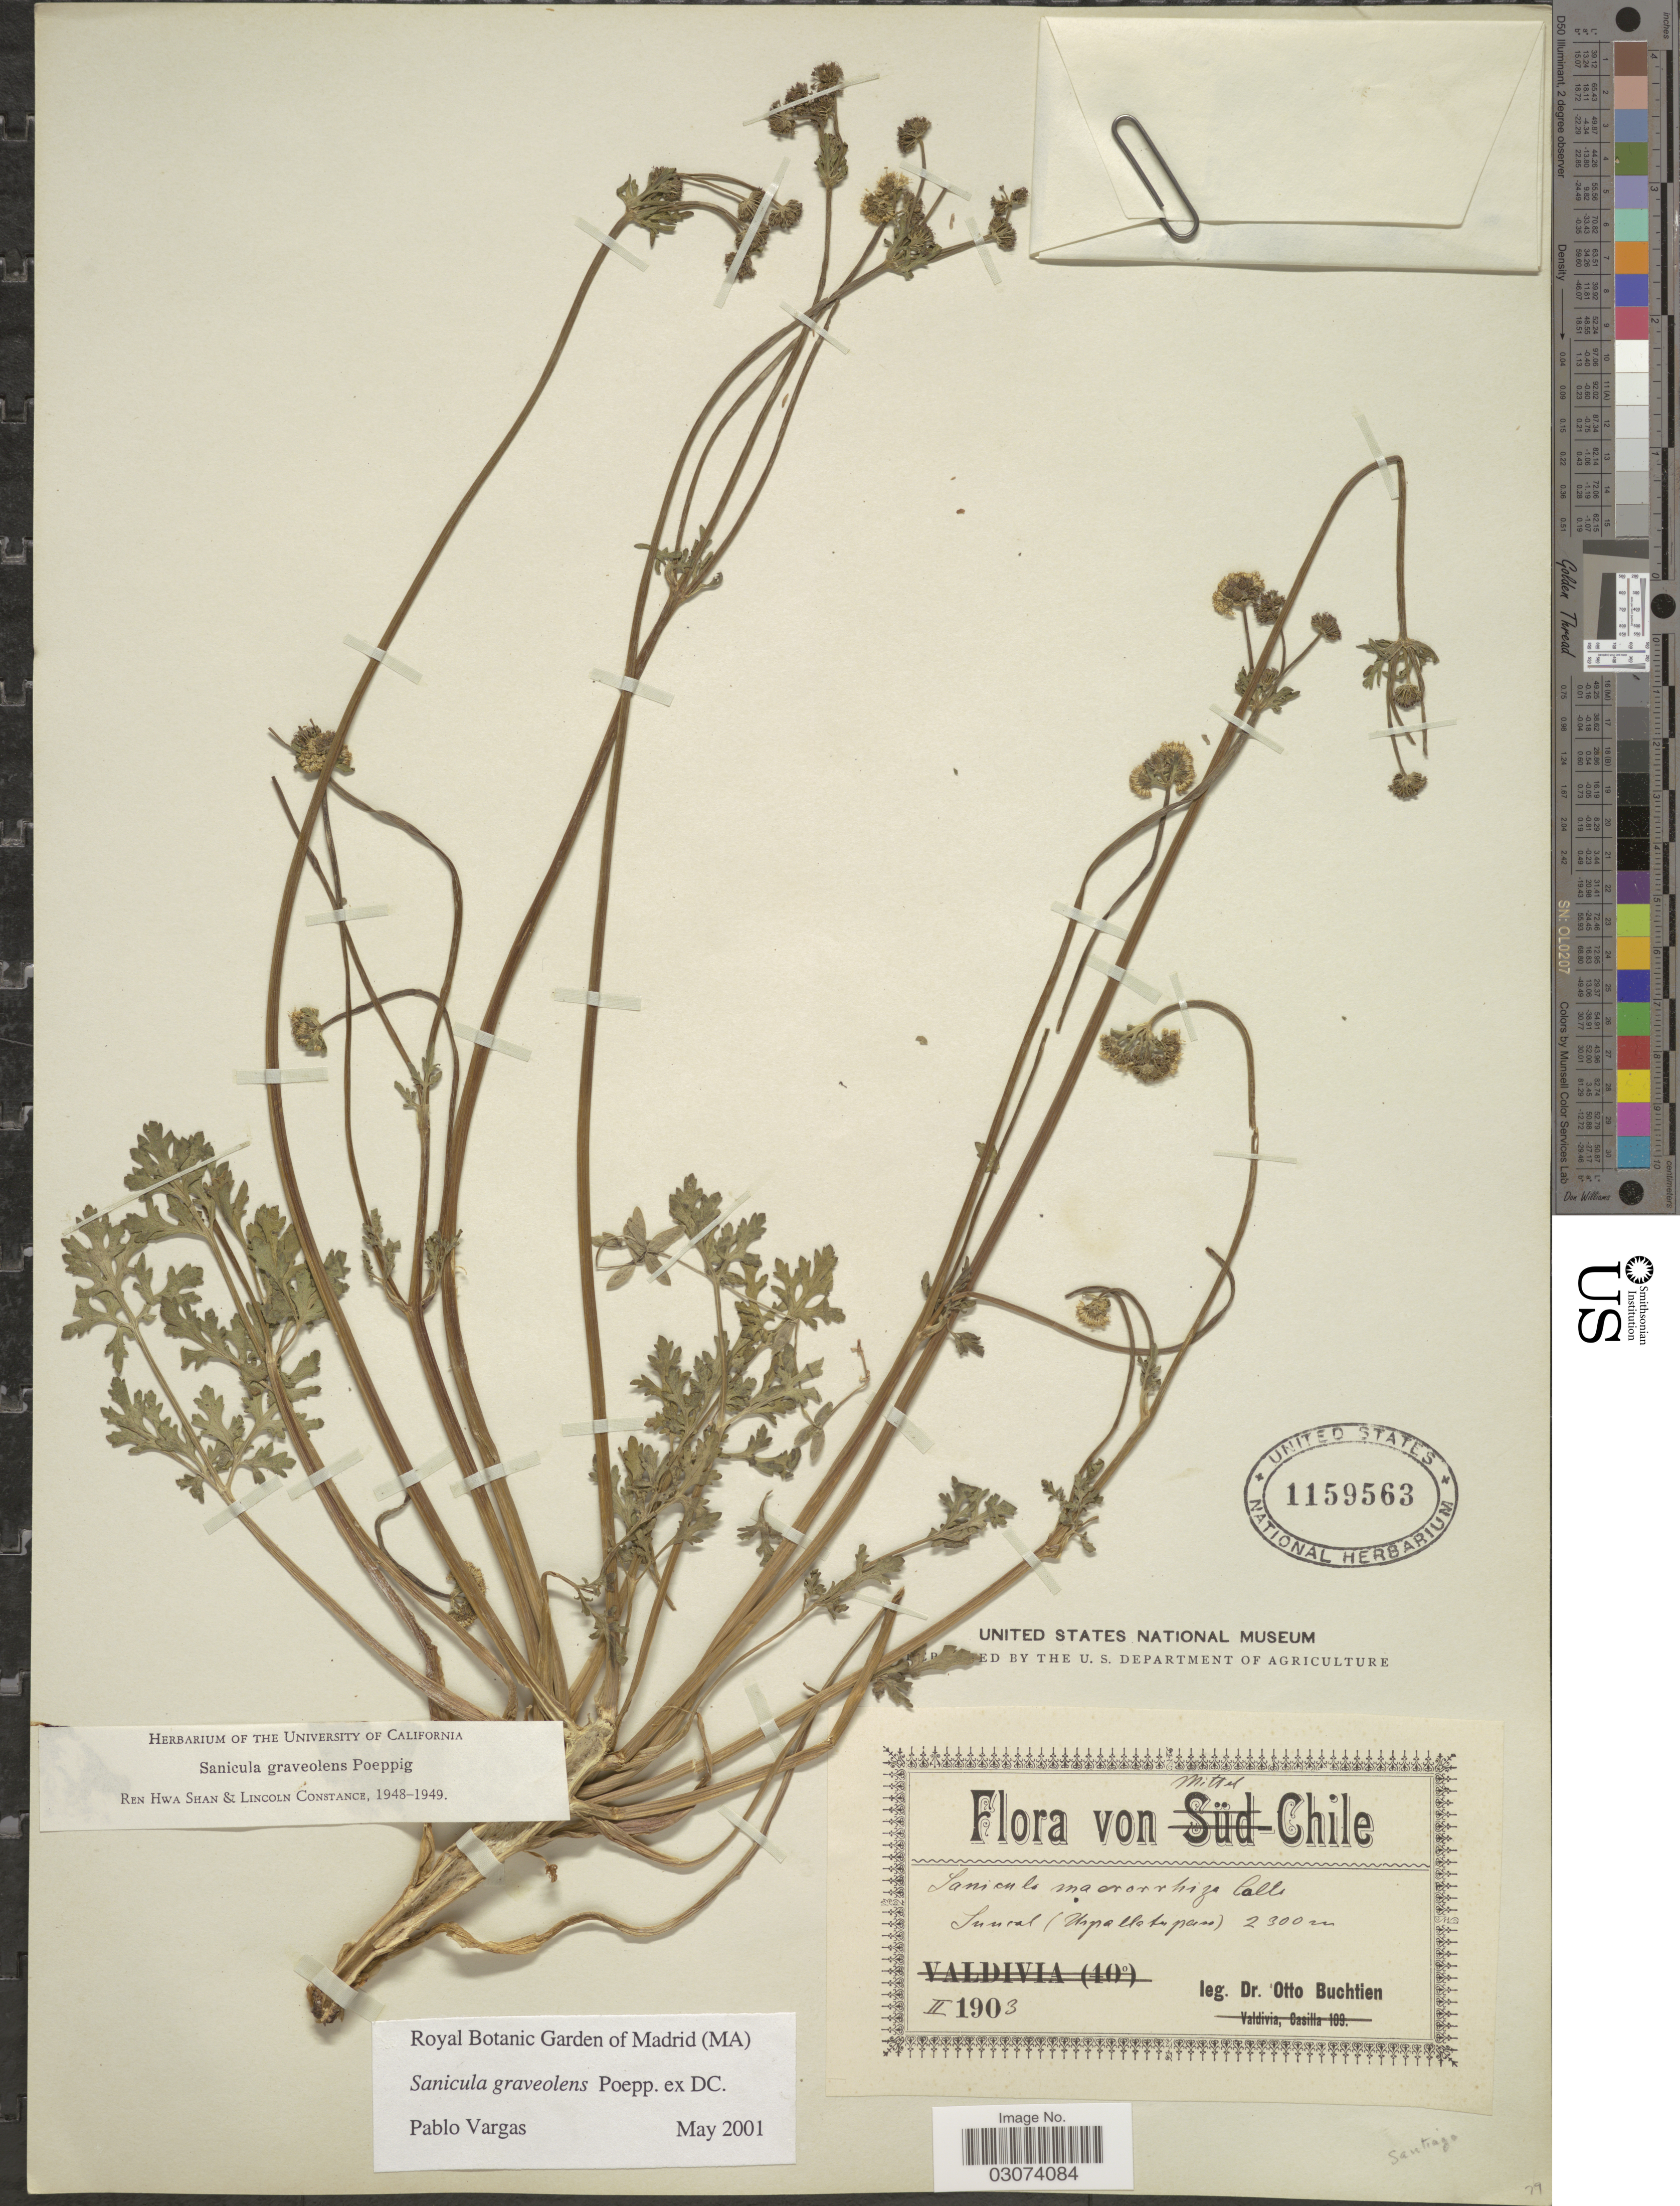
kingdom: Plantae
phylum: Tracheophyta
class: Magnoliopsida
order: Apiales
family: Apiaceae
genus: Sanicula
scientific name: Sanicula graveolens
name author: Poepp. ex DC.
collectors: O. Buchtien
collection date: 1903-02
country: Chile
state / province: Región Metropolitana (RM)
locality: Middle-Chile. Juncal (Uspallata pass) Santiago.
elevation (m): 2300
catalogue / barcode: US 1159563